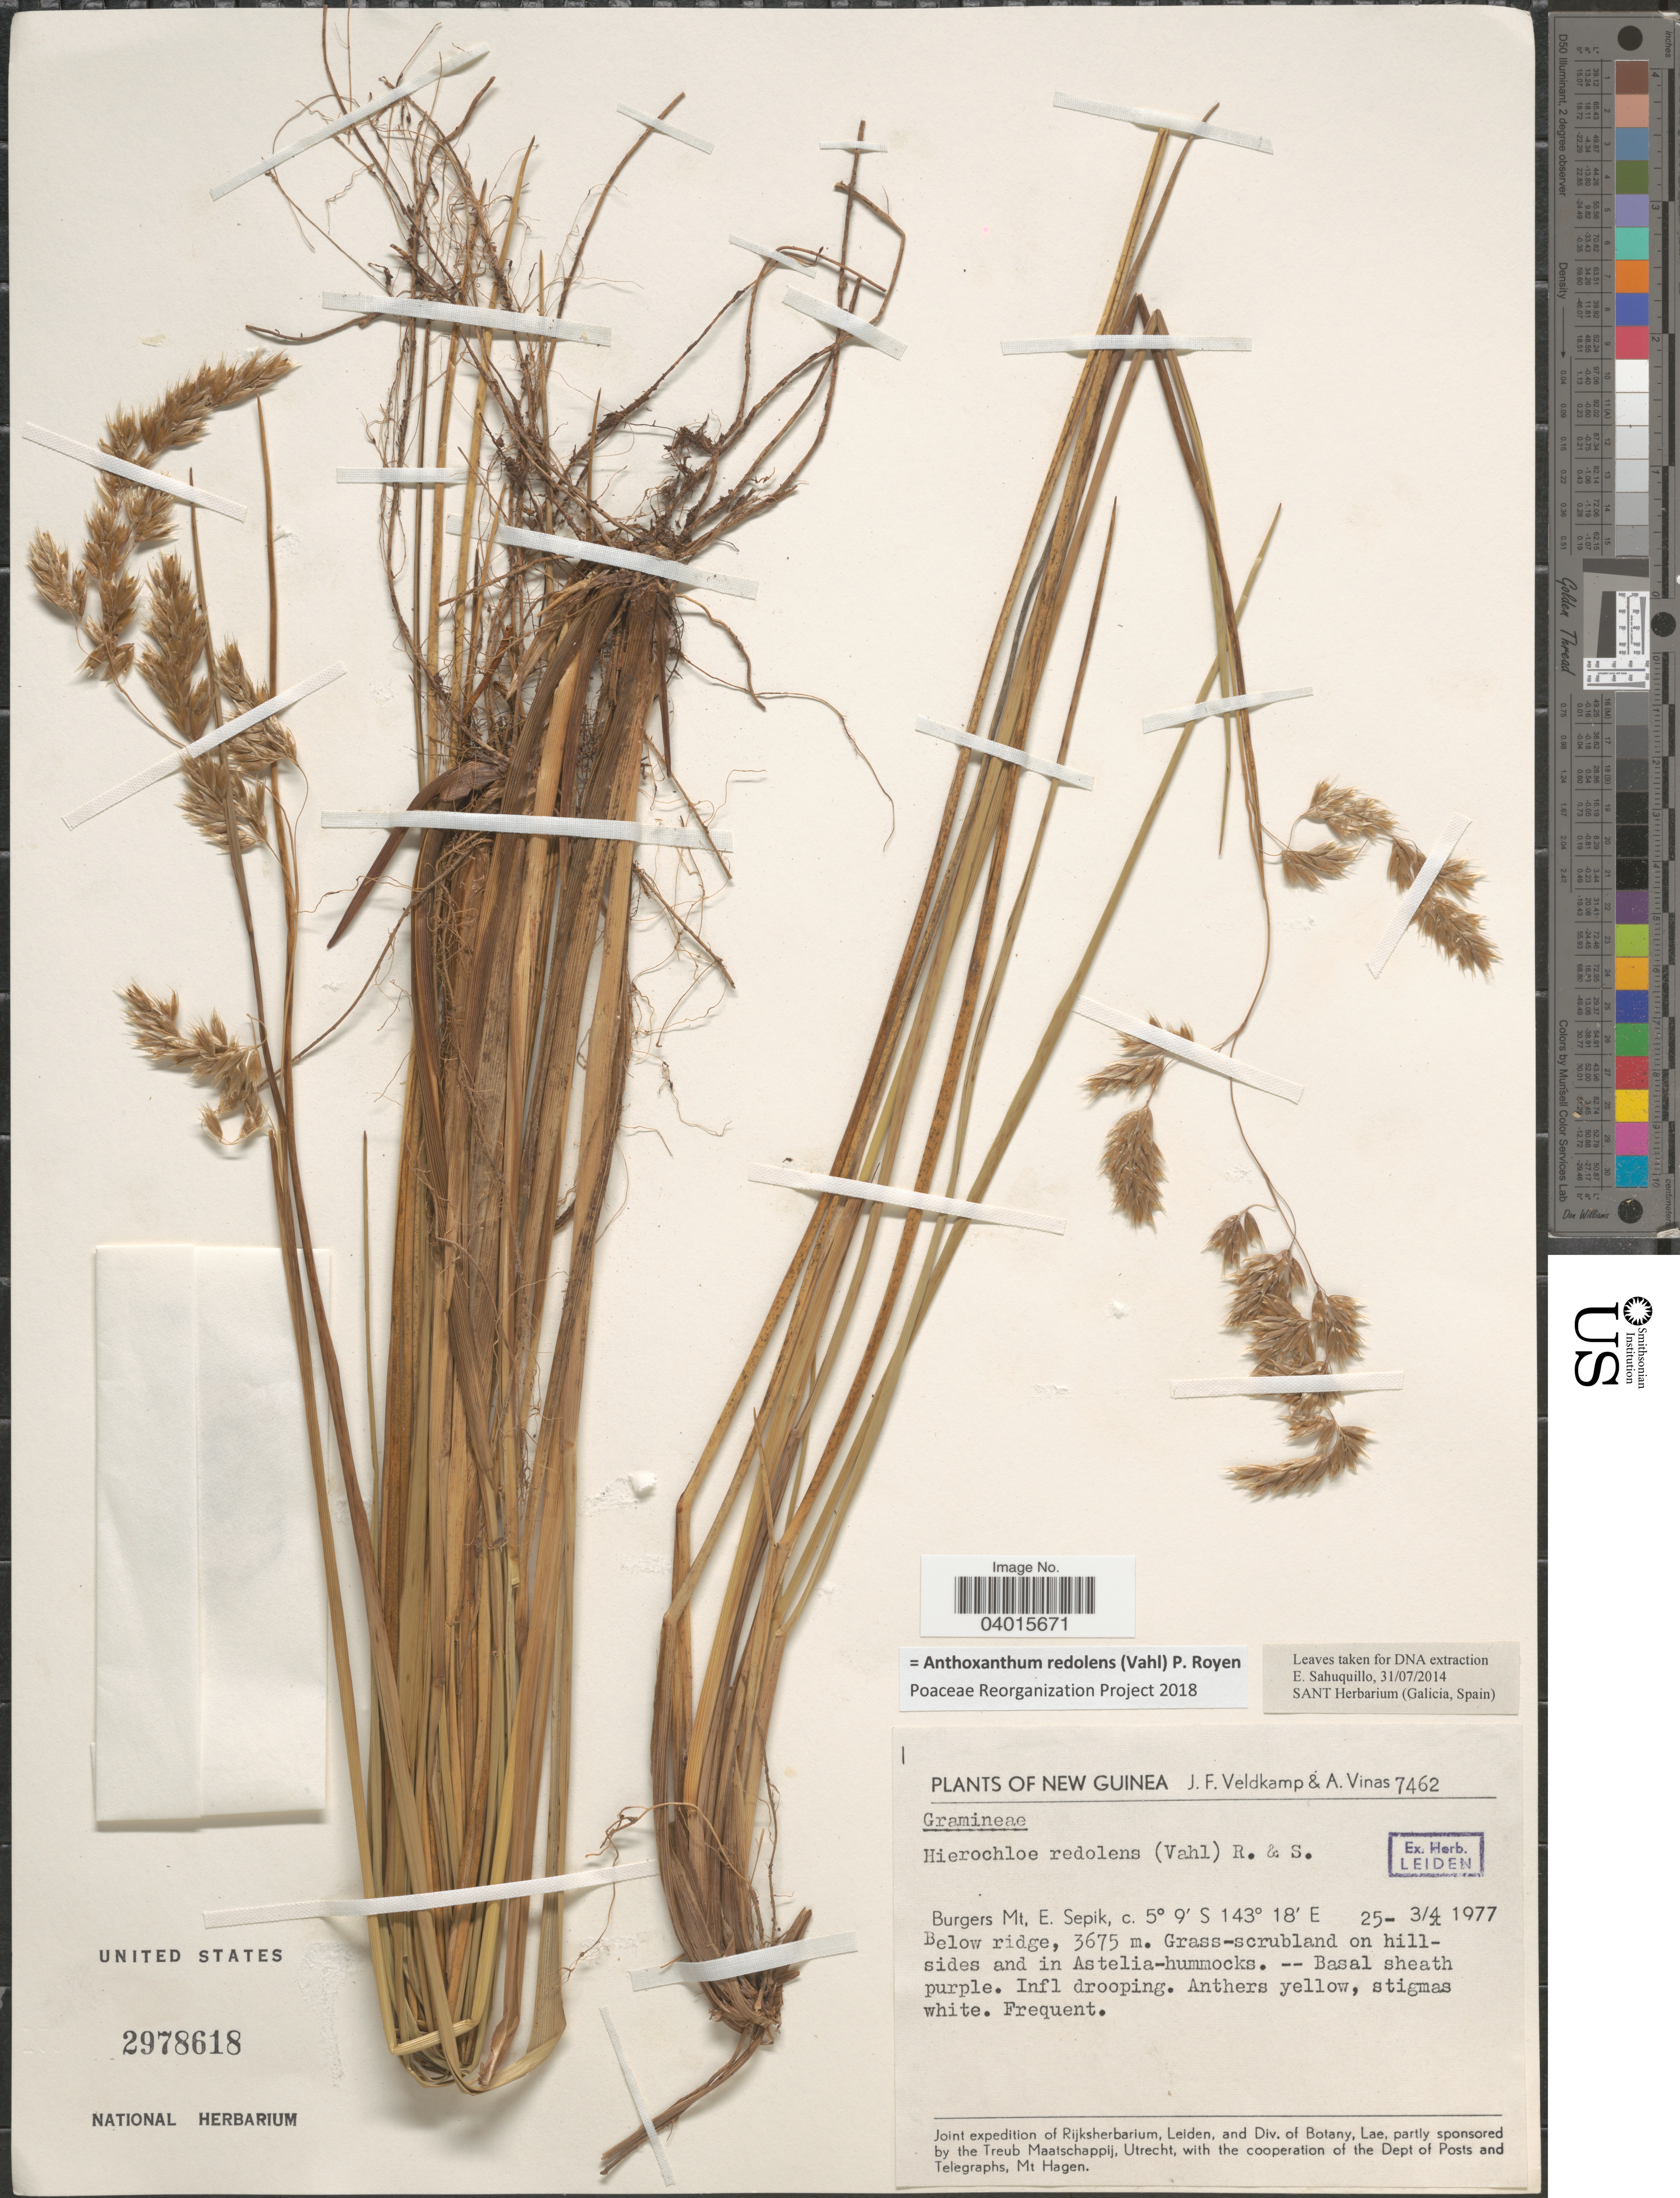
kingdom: Plantae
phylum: Tracheophyta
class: Liliopsida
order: Poales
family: Poaceae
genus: Anthoxanthum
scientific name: Anthoxanthum redolens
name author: (Vahl) P. Royen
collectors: J. F. Veldkamp & A. Vinas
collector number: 7462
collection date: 1977-03-25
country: Papua New Guinea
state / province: East Sepik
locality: New Guinea. Burgers Mt, E. Sepik. Below ridge.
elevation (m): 3675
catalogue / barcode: US 2978618